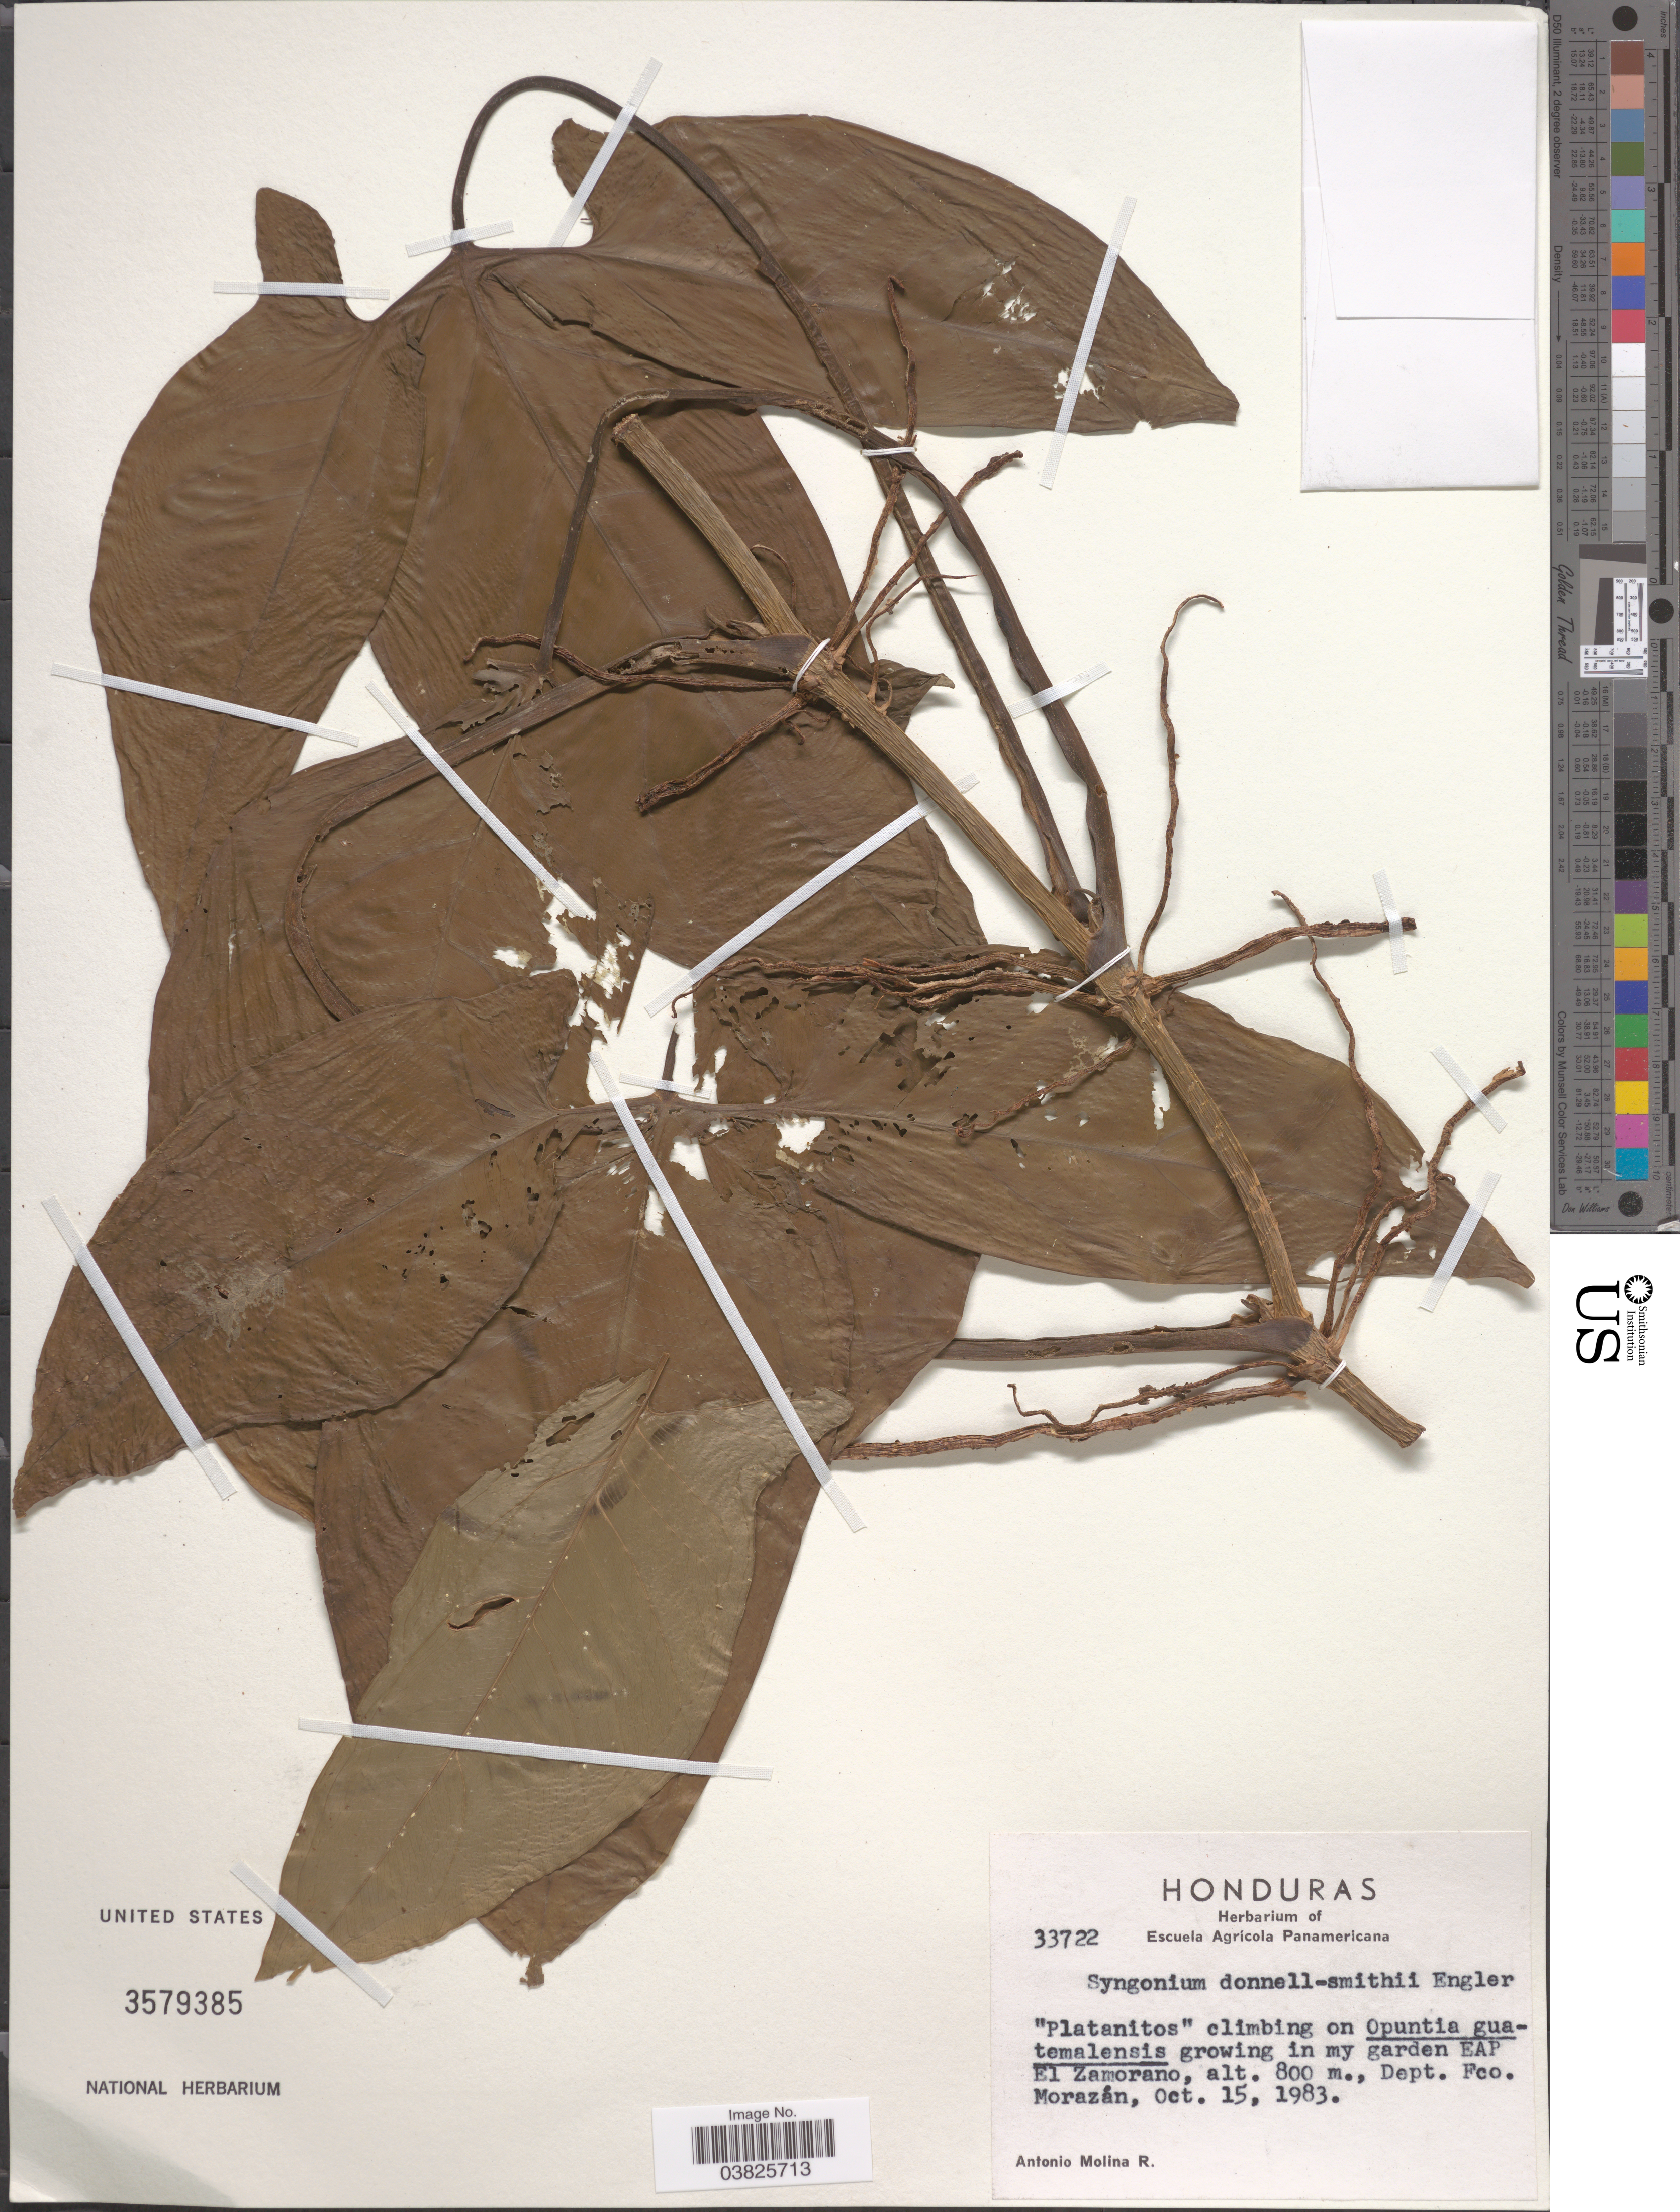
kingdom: Plantae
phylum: Tracheophyta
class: Liliopsida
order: Alismatales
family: Araceae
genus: Syngonium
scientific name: Syngonium salvadorense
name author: Schott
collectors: A. Molina R.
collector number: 33722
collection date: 1983-10-15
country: Honduras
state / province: Fco. Morazán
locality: Growing in my garden EAP El Zamorano, Dept. Fco. Morazán.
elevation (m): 800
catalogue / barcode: US 3579385